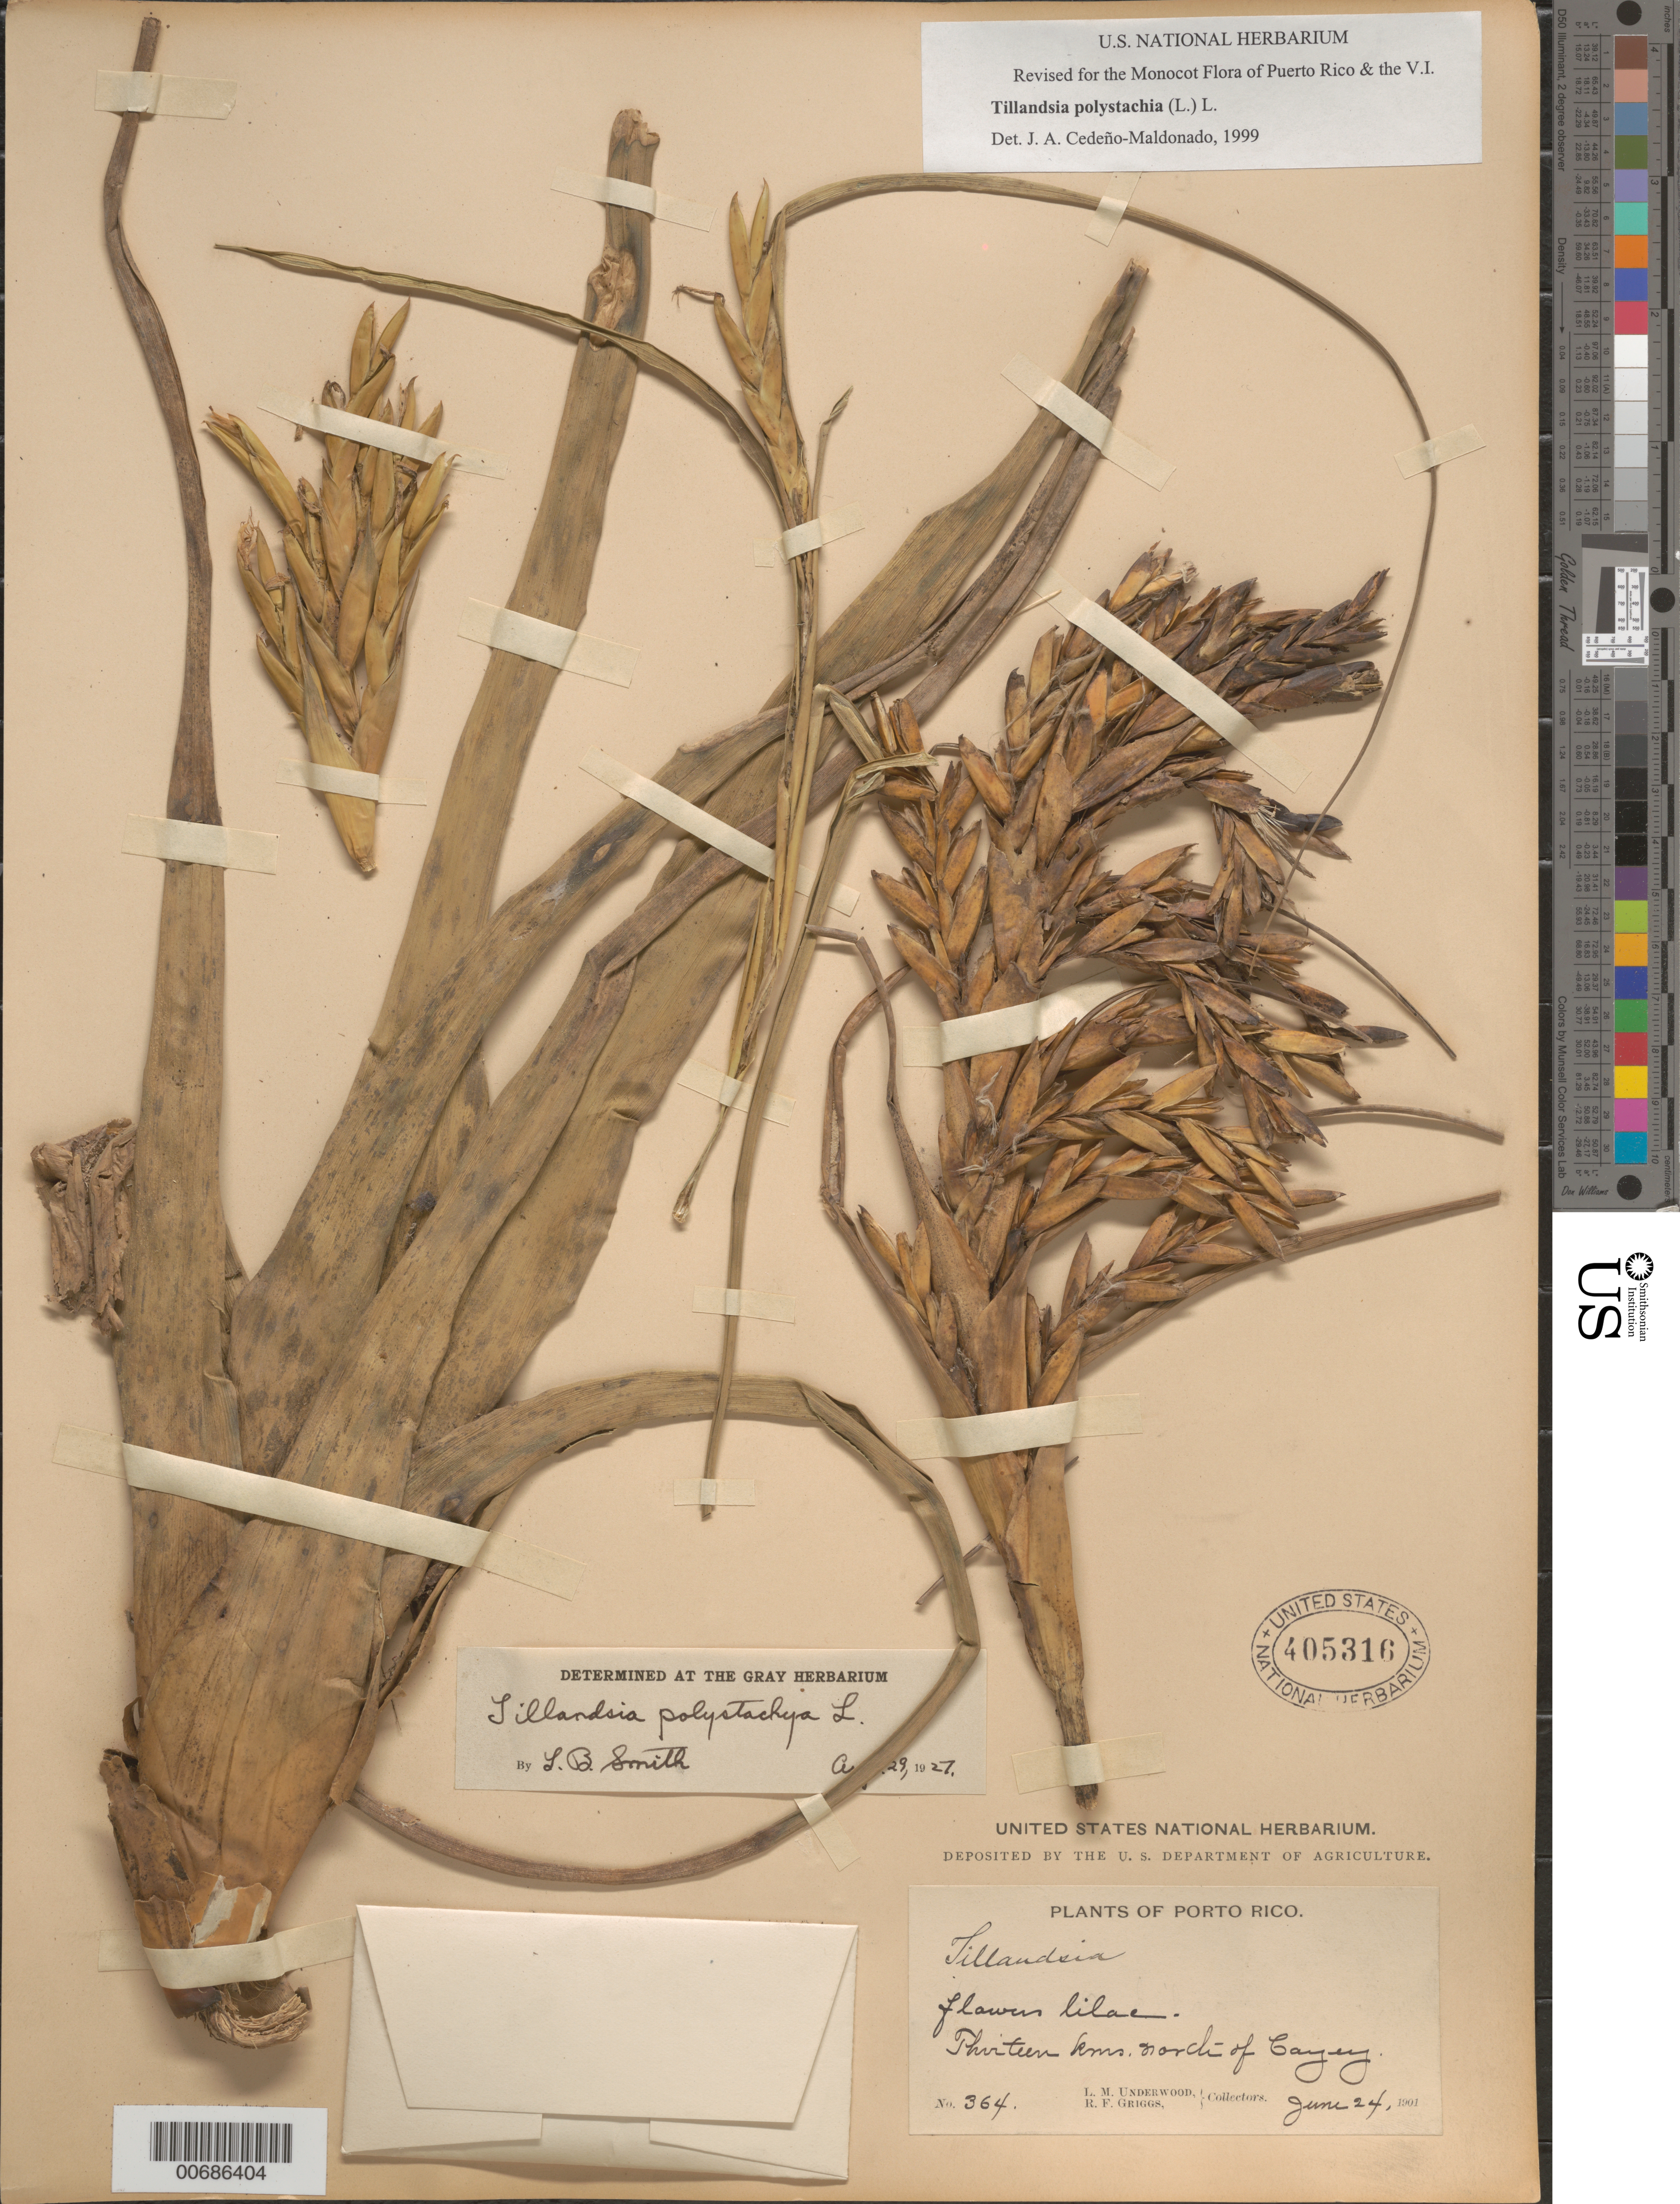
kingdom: Plantae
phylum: Tracheophyta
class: Liliopsida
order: Poales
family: Bromeliaceae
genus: Tillandsia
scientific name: Tillandsia polystachia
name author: (L.) L.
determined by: Espejo, Adolfo; López Ferrari, Ana R.; Ramírez M., Ivon M.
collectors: L. M. Underwood & R. F. Griggs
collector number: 364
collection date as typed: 24 Jun 1901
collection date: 1901-06-24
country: Puerto Rico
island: Greater Antilles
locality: Cayey, 13 km N of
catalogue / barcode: US 405316